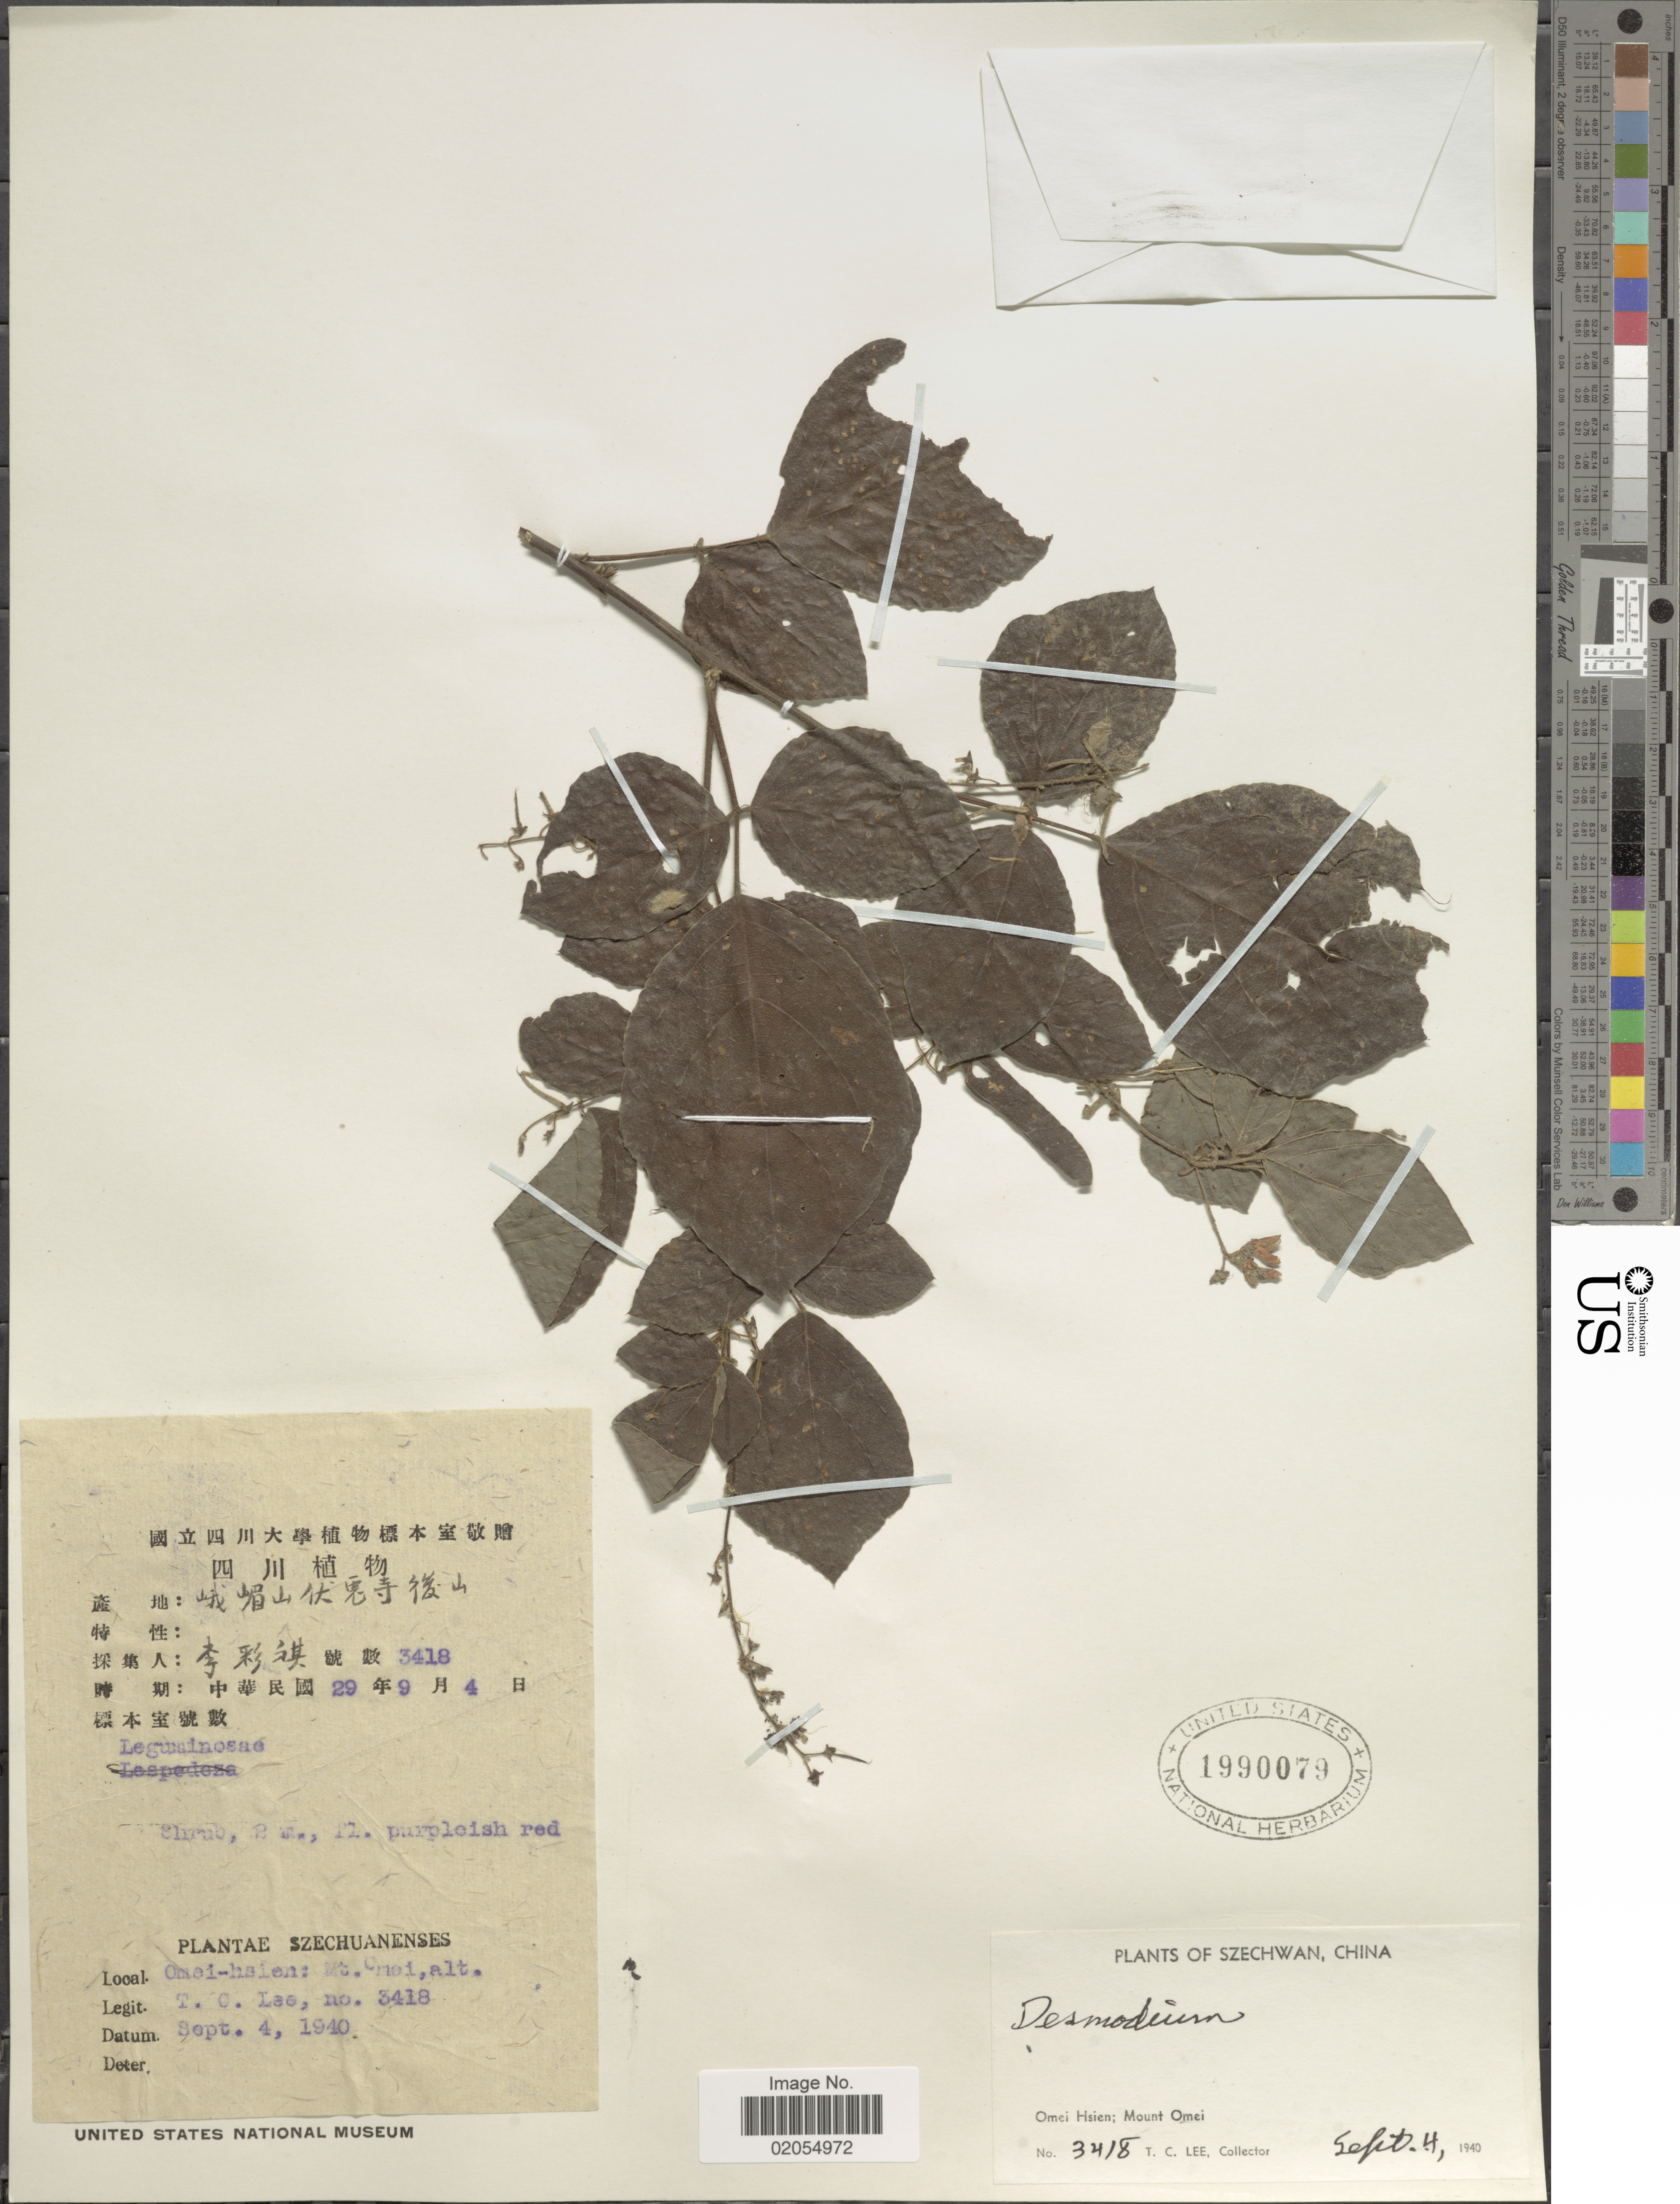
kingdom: Plantae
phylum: Tracheophyta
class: Magnoliopsida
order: Fabales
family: Fabaceae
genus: Desmodium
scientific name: Desmodium sp.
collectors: T. Lee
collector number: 3418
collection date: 1940-09-04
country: China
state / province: Sichuan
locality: Szechuan, Omei Hsien: Mount Omei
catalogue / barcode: US 1990079